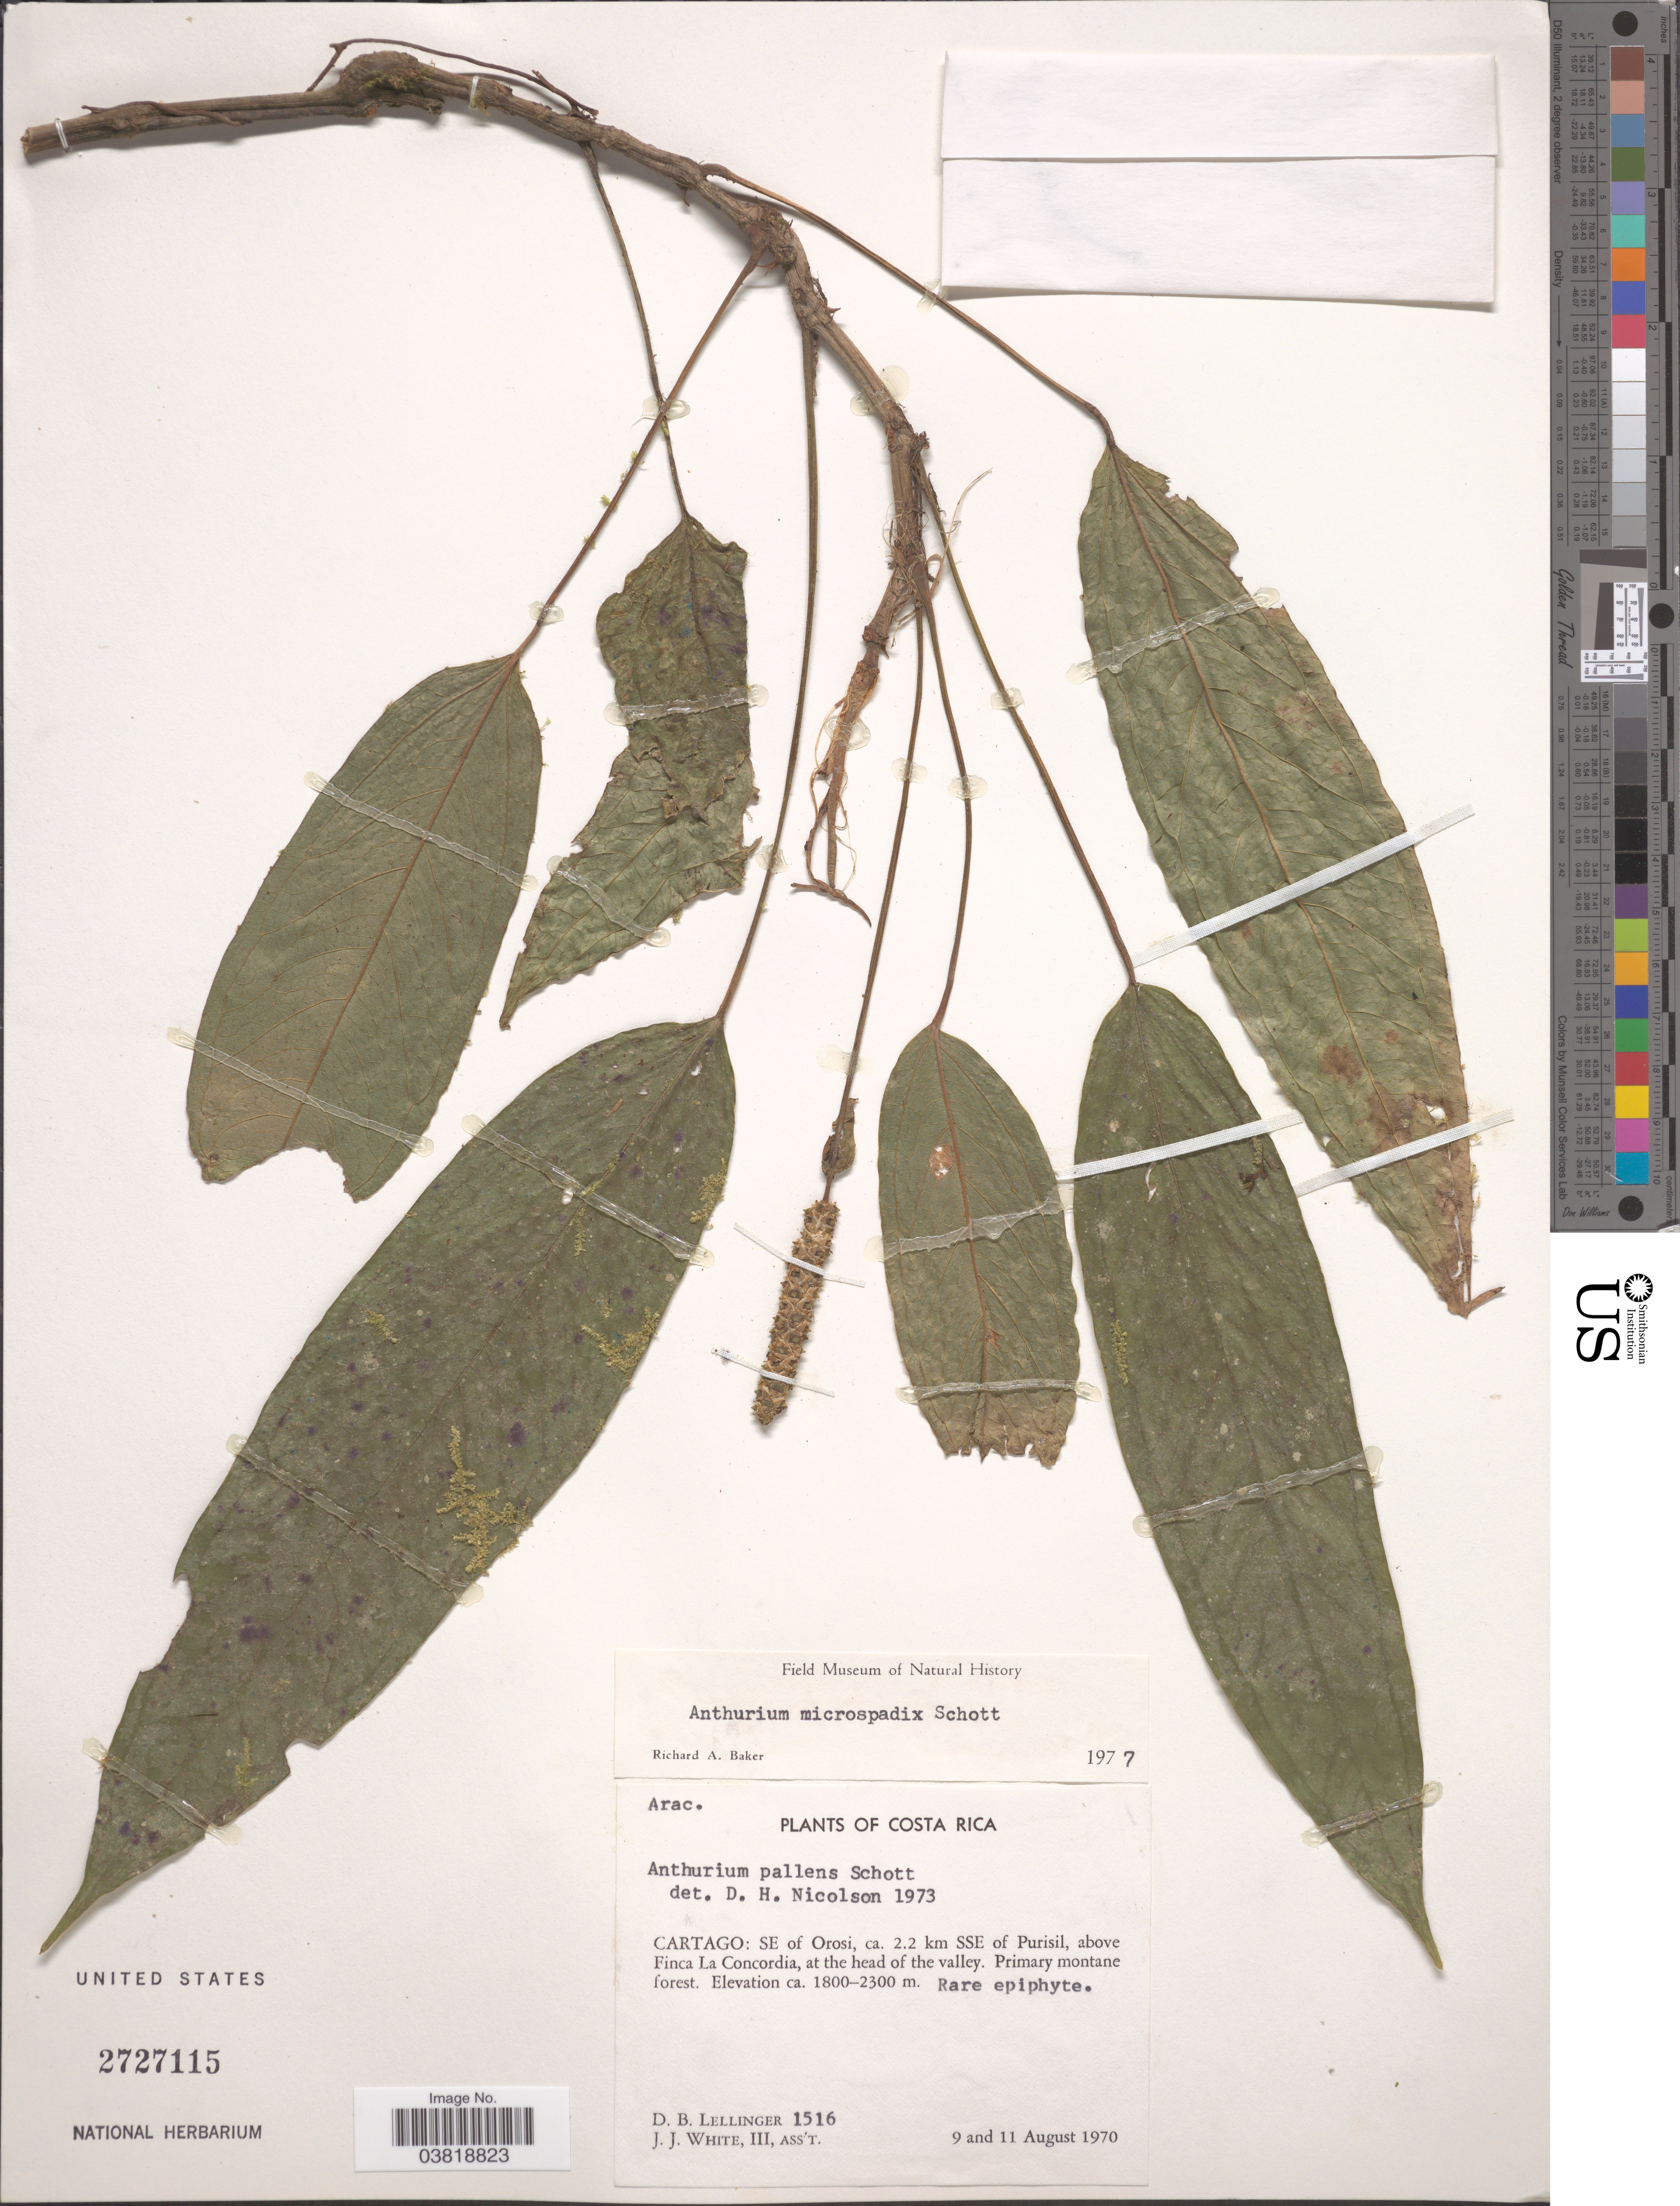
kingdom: Plantae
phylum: Tracheophyta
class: Liliopsida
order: Alismatales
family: Araceae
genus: Anthurium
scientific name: Anthurium microspadix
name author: Schott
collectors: D. B. Lellinger & J. J. White III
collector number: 1516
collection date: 1970-08-09/1970-08-11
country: Costa Rica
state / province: Cartago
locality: SE of Orosi, ca. 2.2 km SSE of Purisil, above Finca La Concordia, at the head of the valley.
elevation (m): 1800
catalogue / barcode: US 2727115